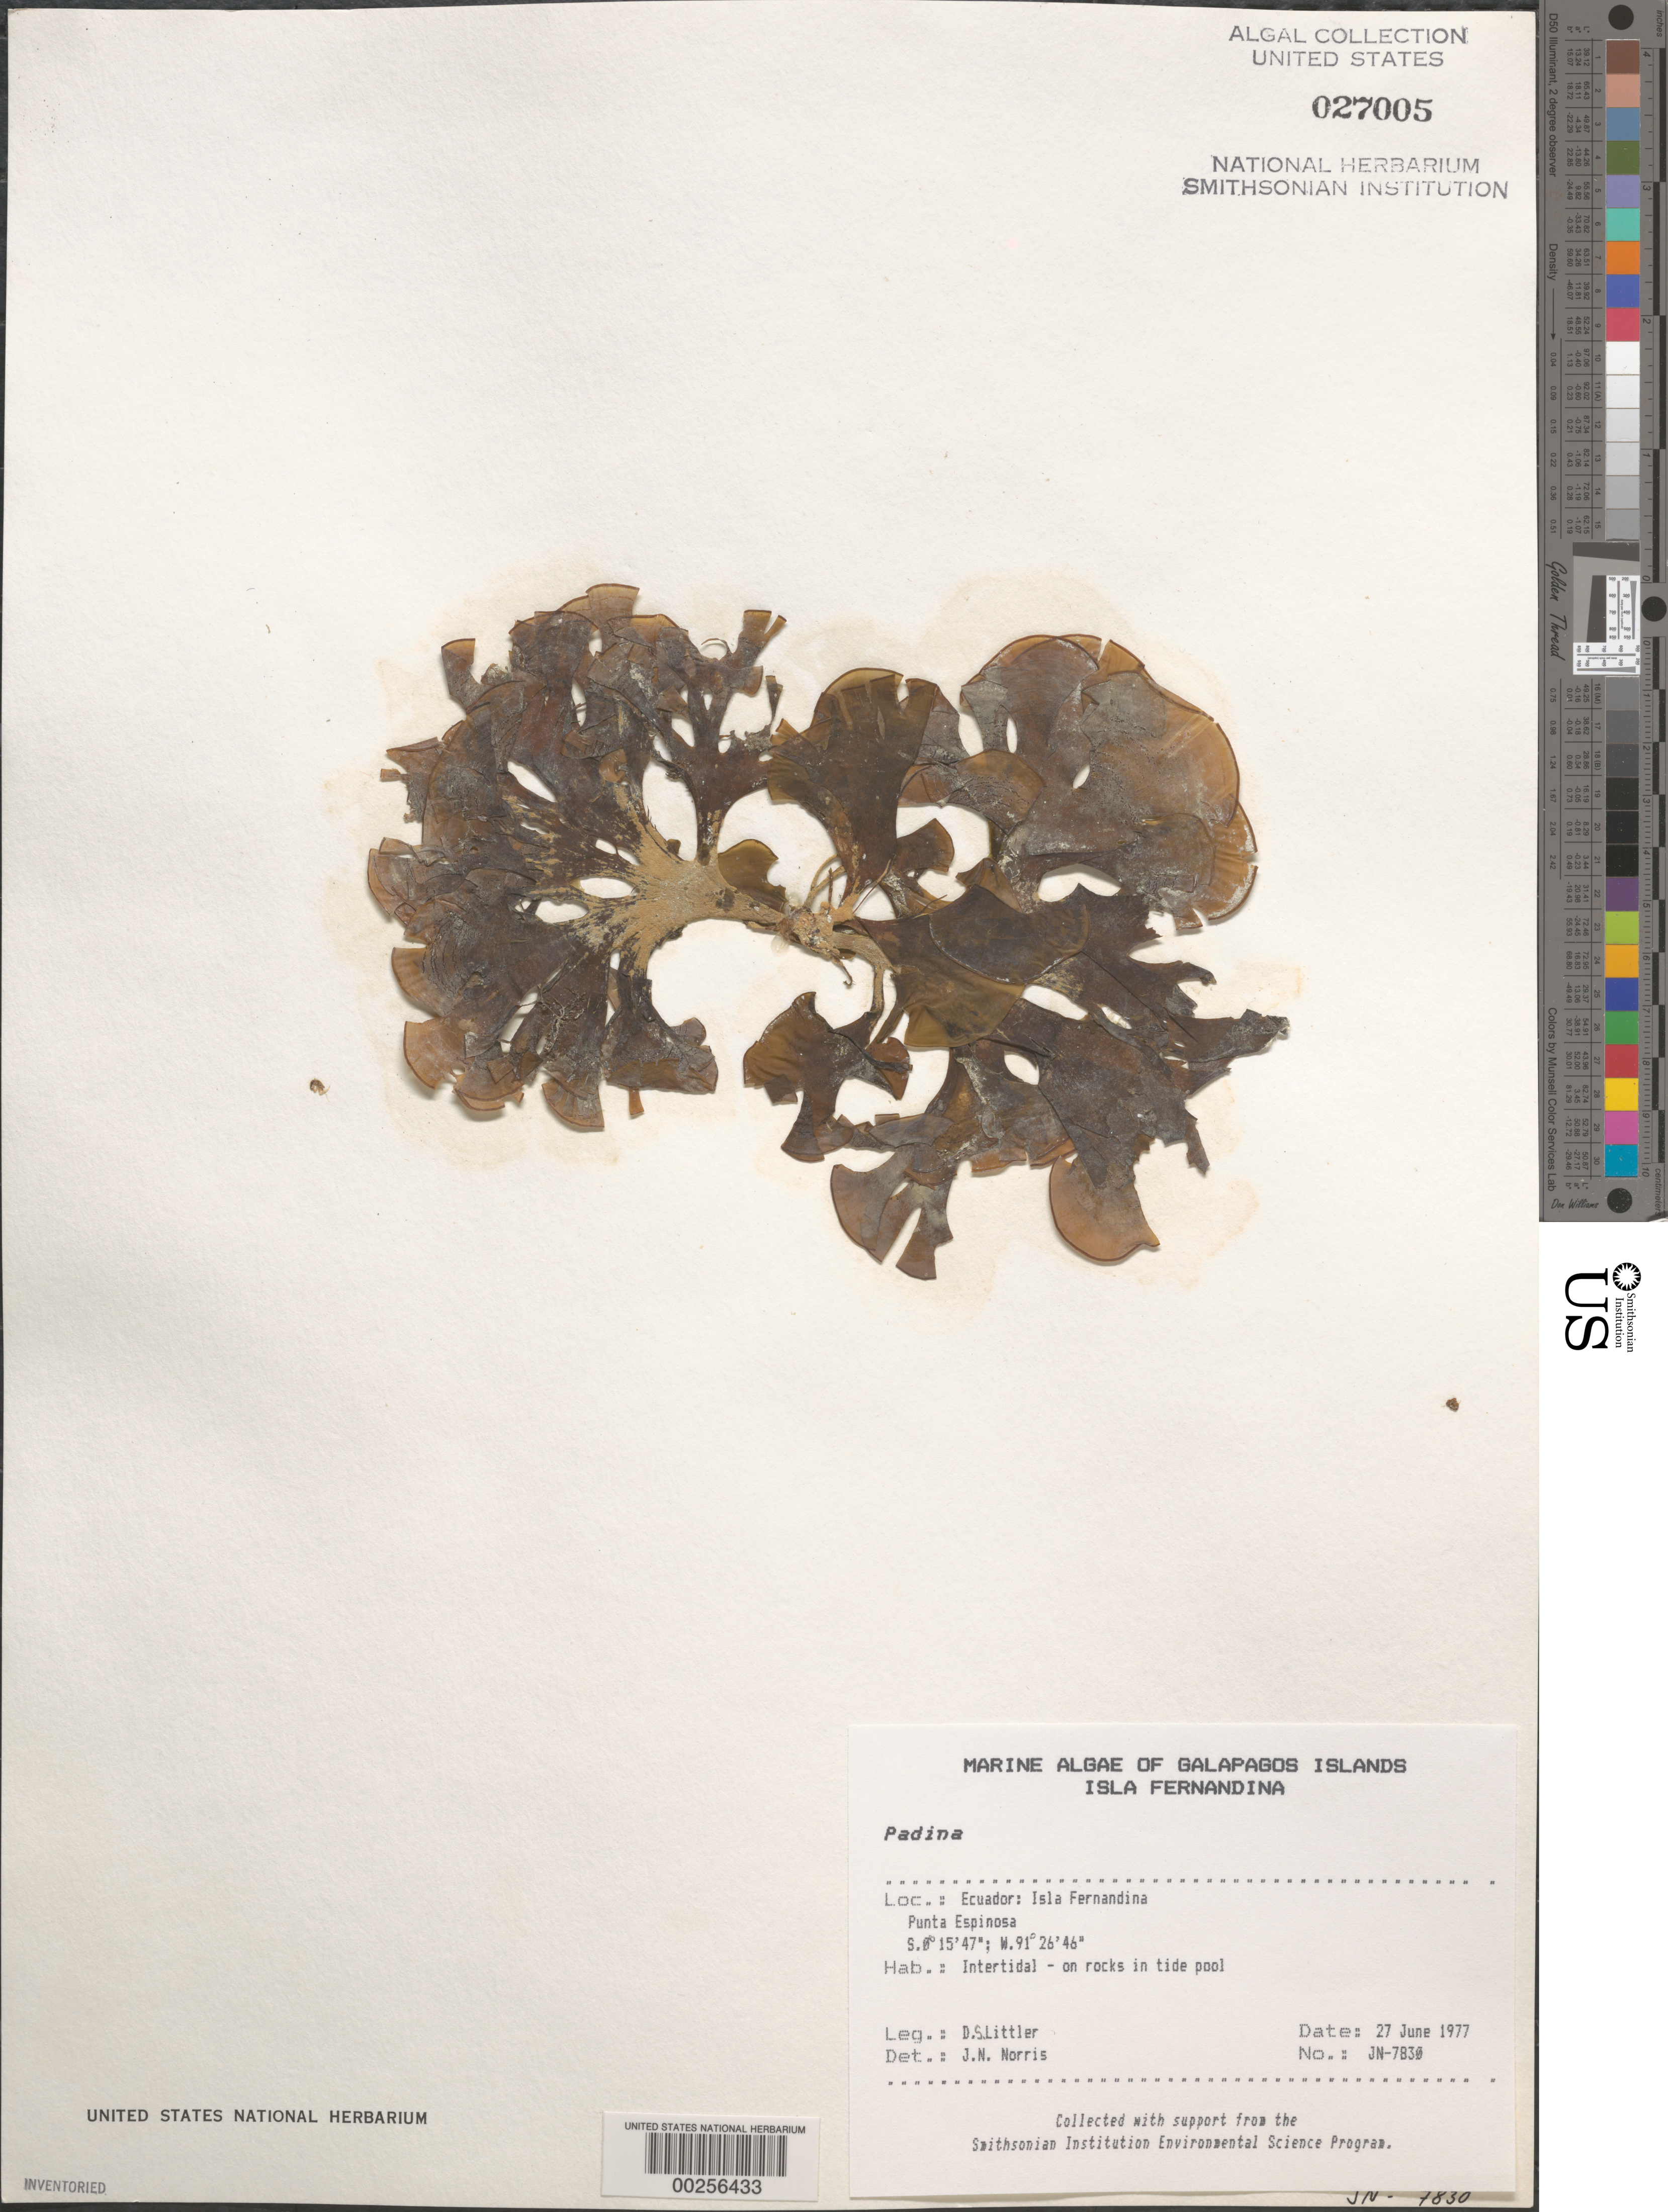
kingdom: Chromista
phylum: Ochrophyta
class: Phaeophyceae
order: Dictyotales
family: Dictyotaceae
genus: Padina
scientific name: Padina sp.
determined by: Norris, James N.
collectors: D. S. Littler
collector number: Jn-7830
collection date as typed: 27 Jun 1977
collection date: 1977-06-27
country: Ecuador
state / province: Colón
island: Fernandina [Narborough]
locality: Punta Espinosa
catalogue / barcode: US 27005